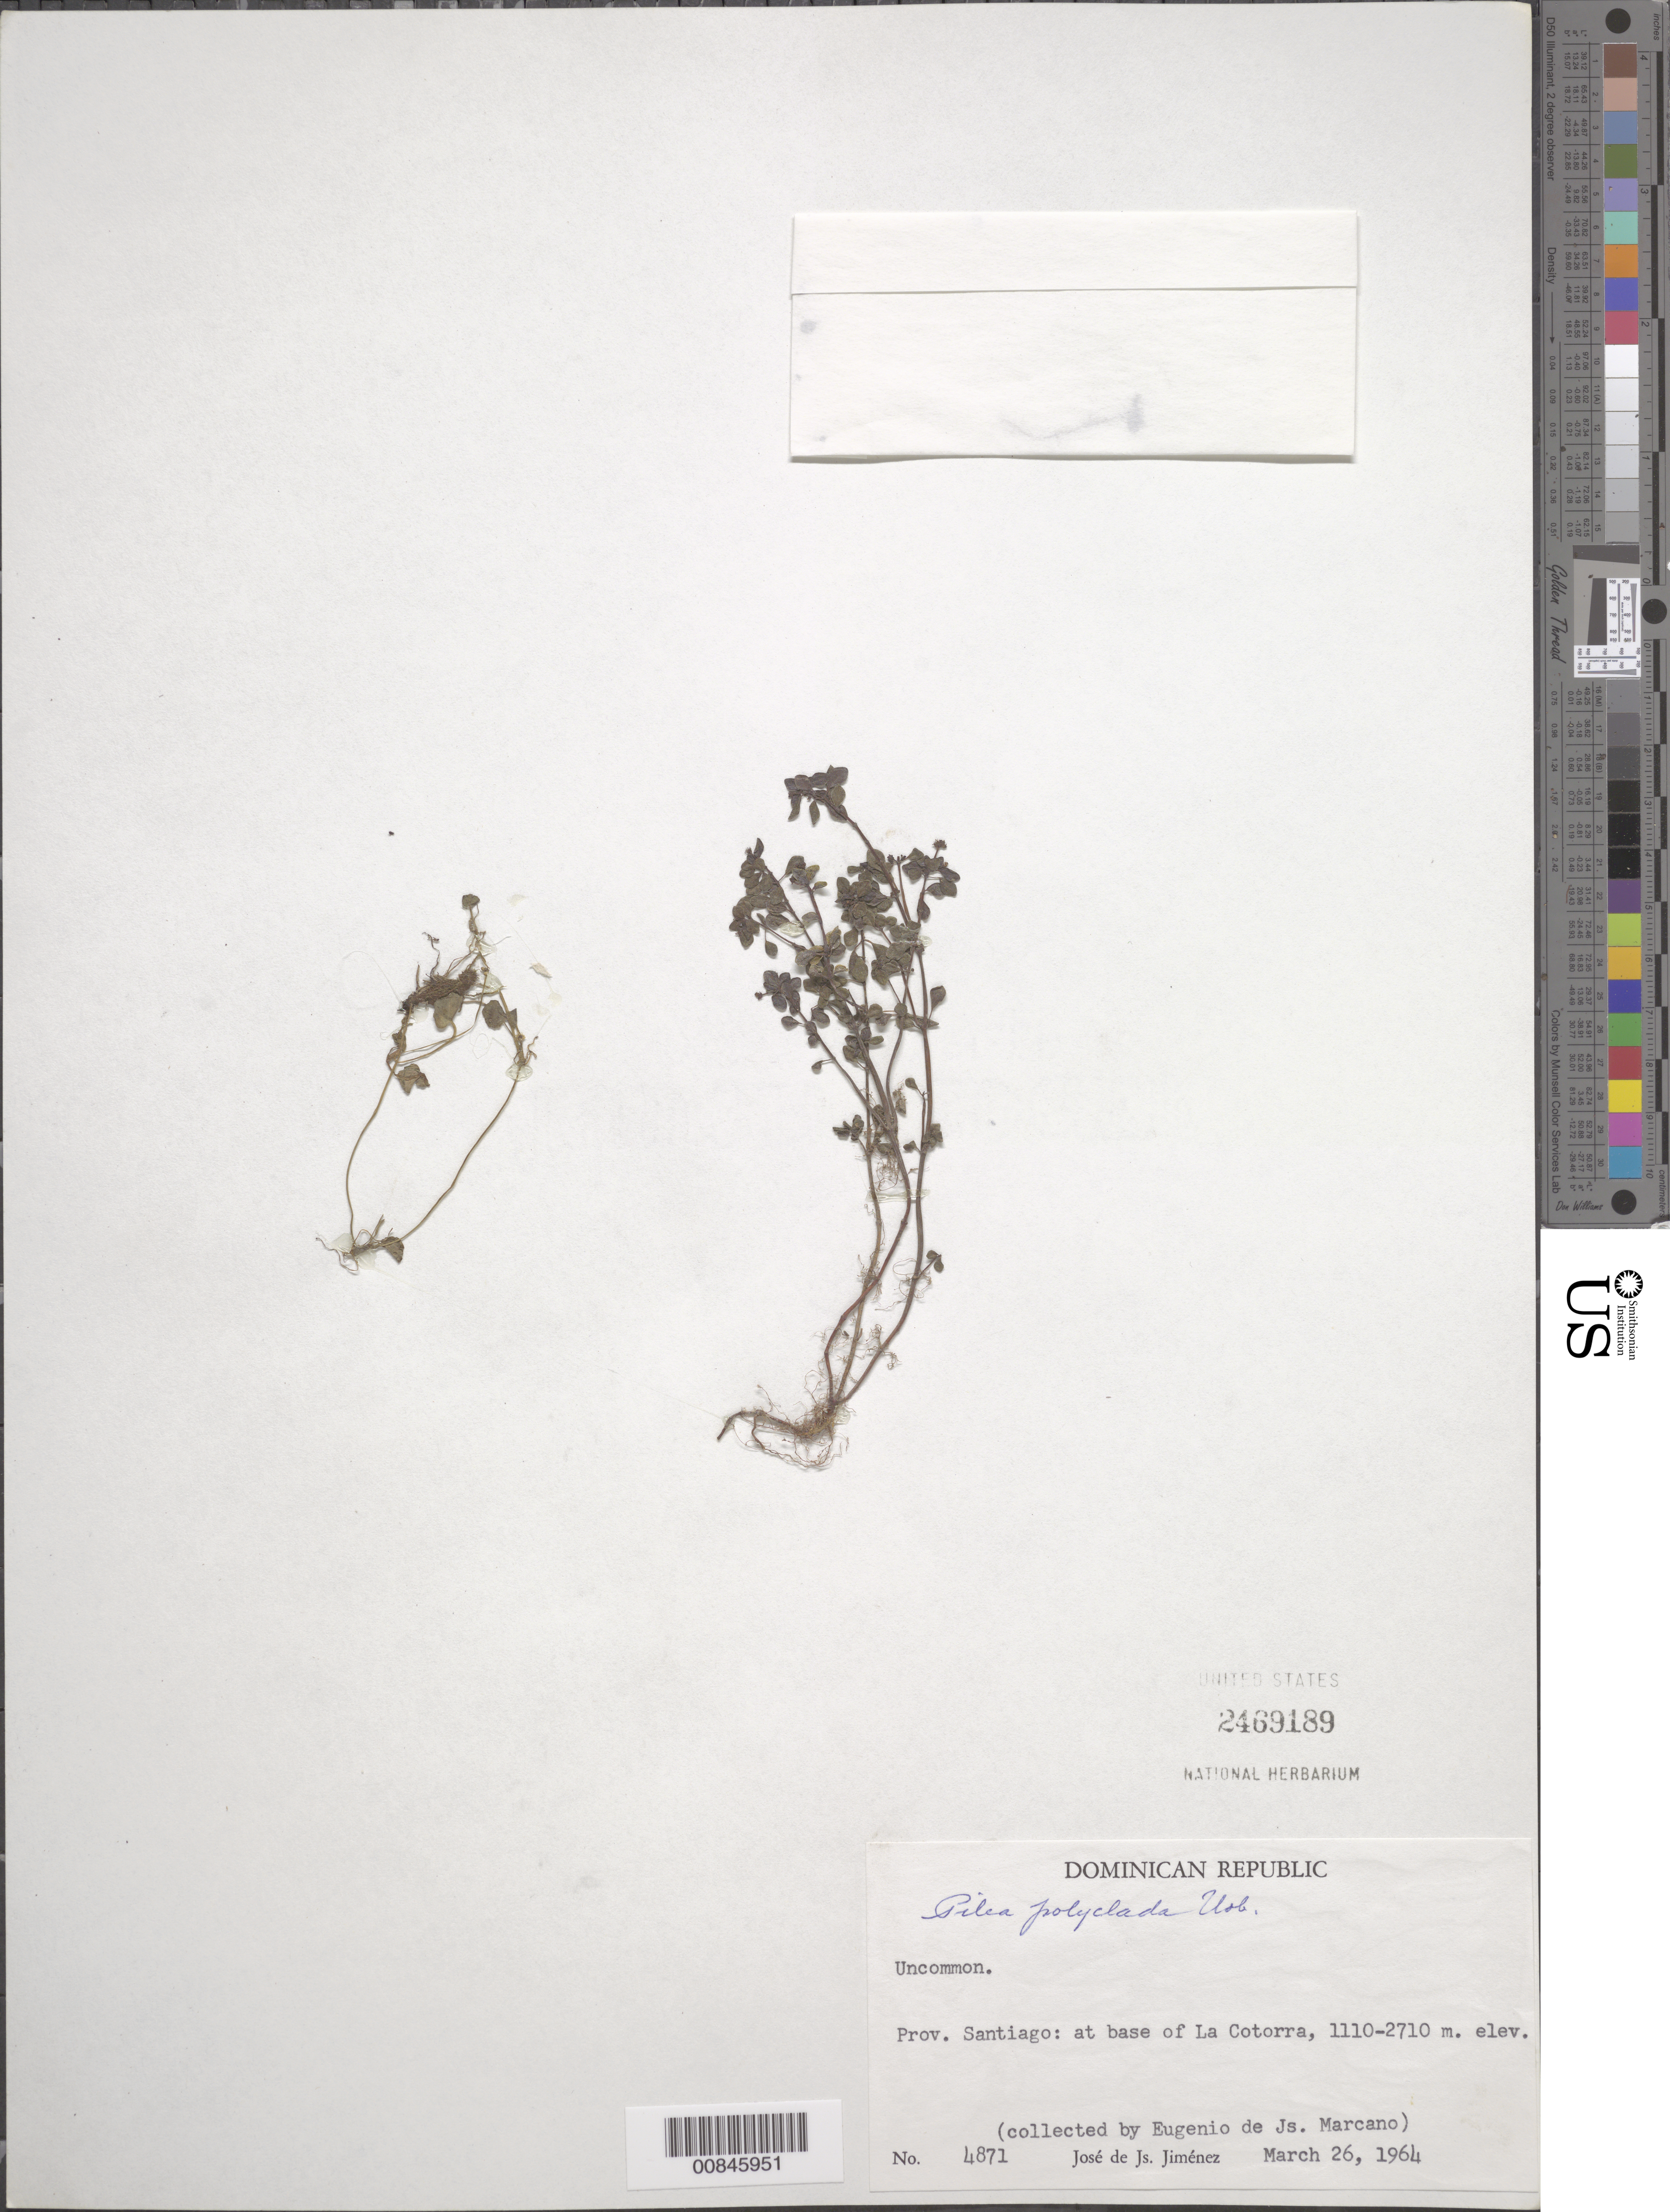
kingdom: Plantae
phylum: Tracheophyta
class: Magnoliopsida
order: Rosales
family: Urticaceae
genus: Pilea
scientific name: Pilea polyclada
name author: Urb.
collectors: J. J. Jiménez & E. J. Marcano F.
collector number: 4871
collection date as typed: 26 Mar 1964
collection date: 1964-03-26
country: Dominican Republic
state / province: Santiago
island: Hispaniola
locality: Base of La Cotorra.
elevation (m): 1110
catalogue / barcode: US 2469189